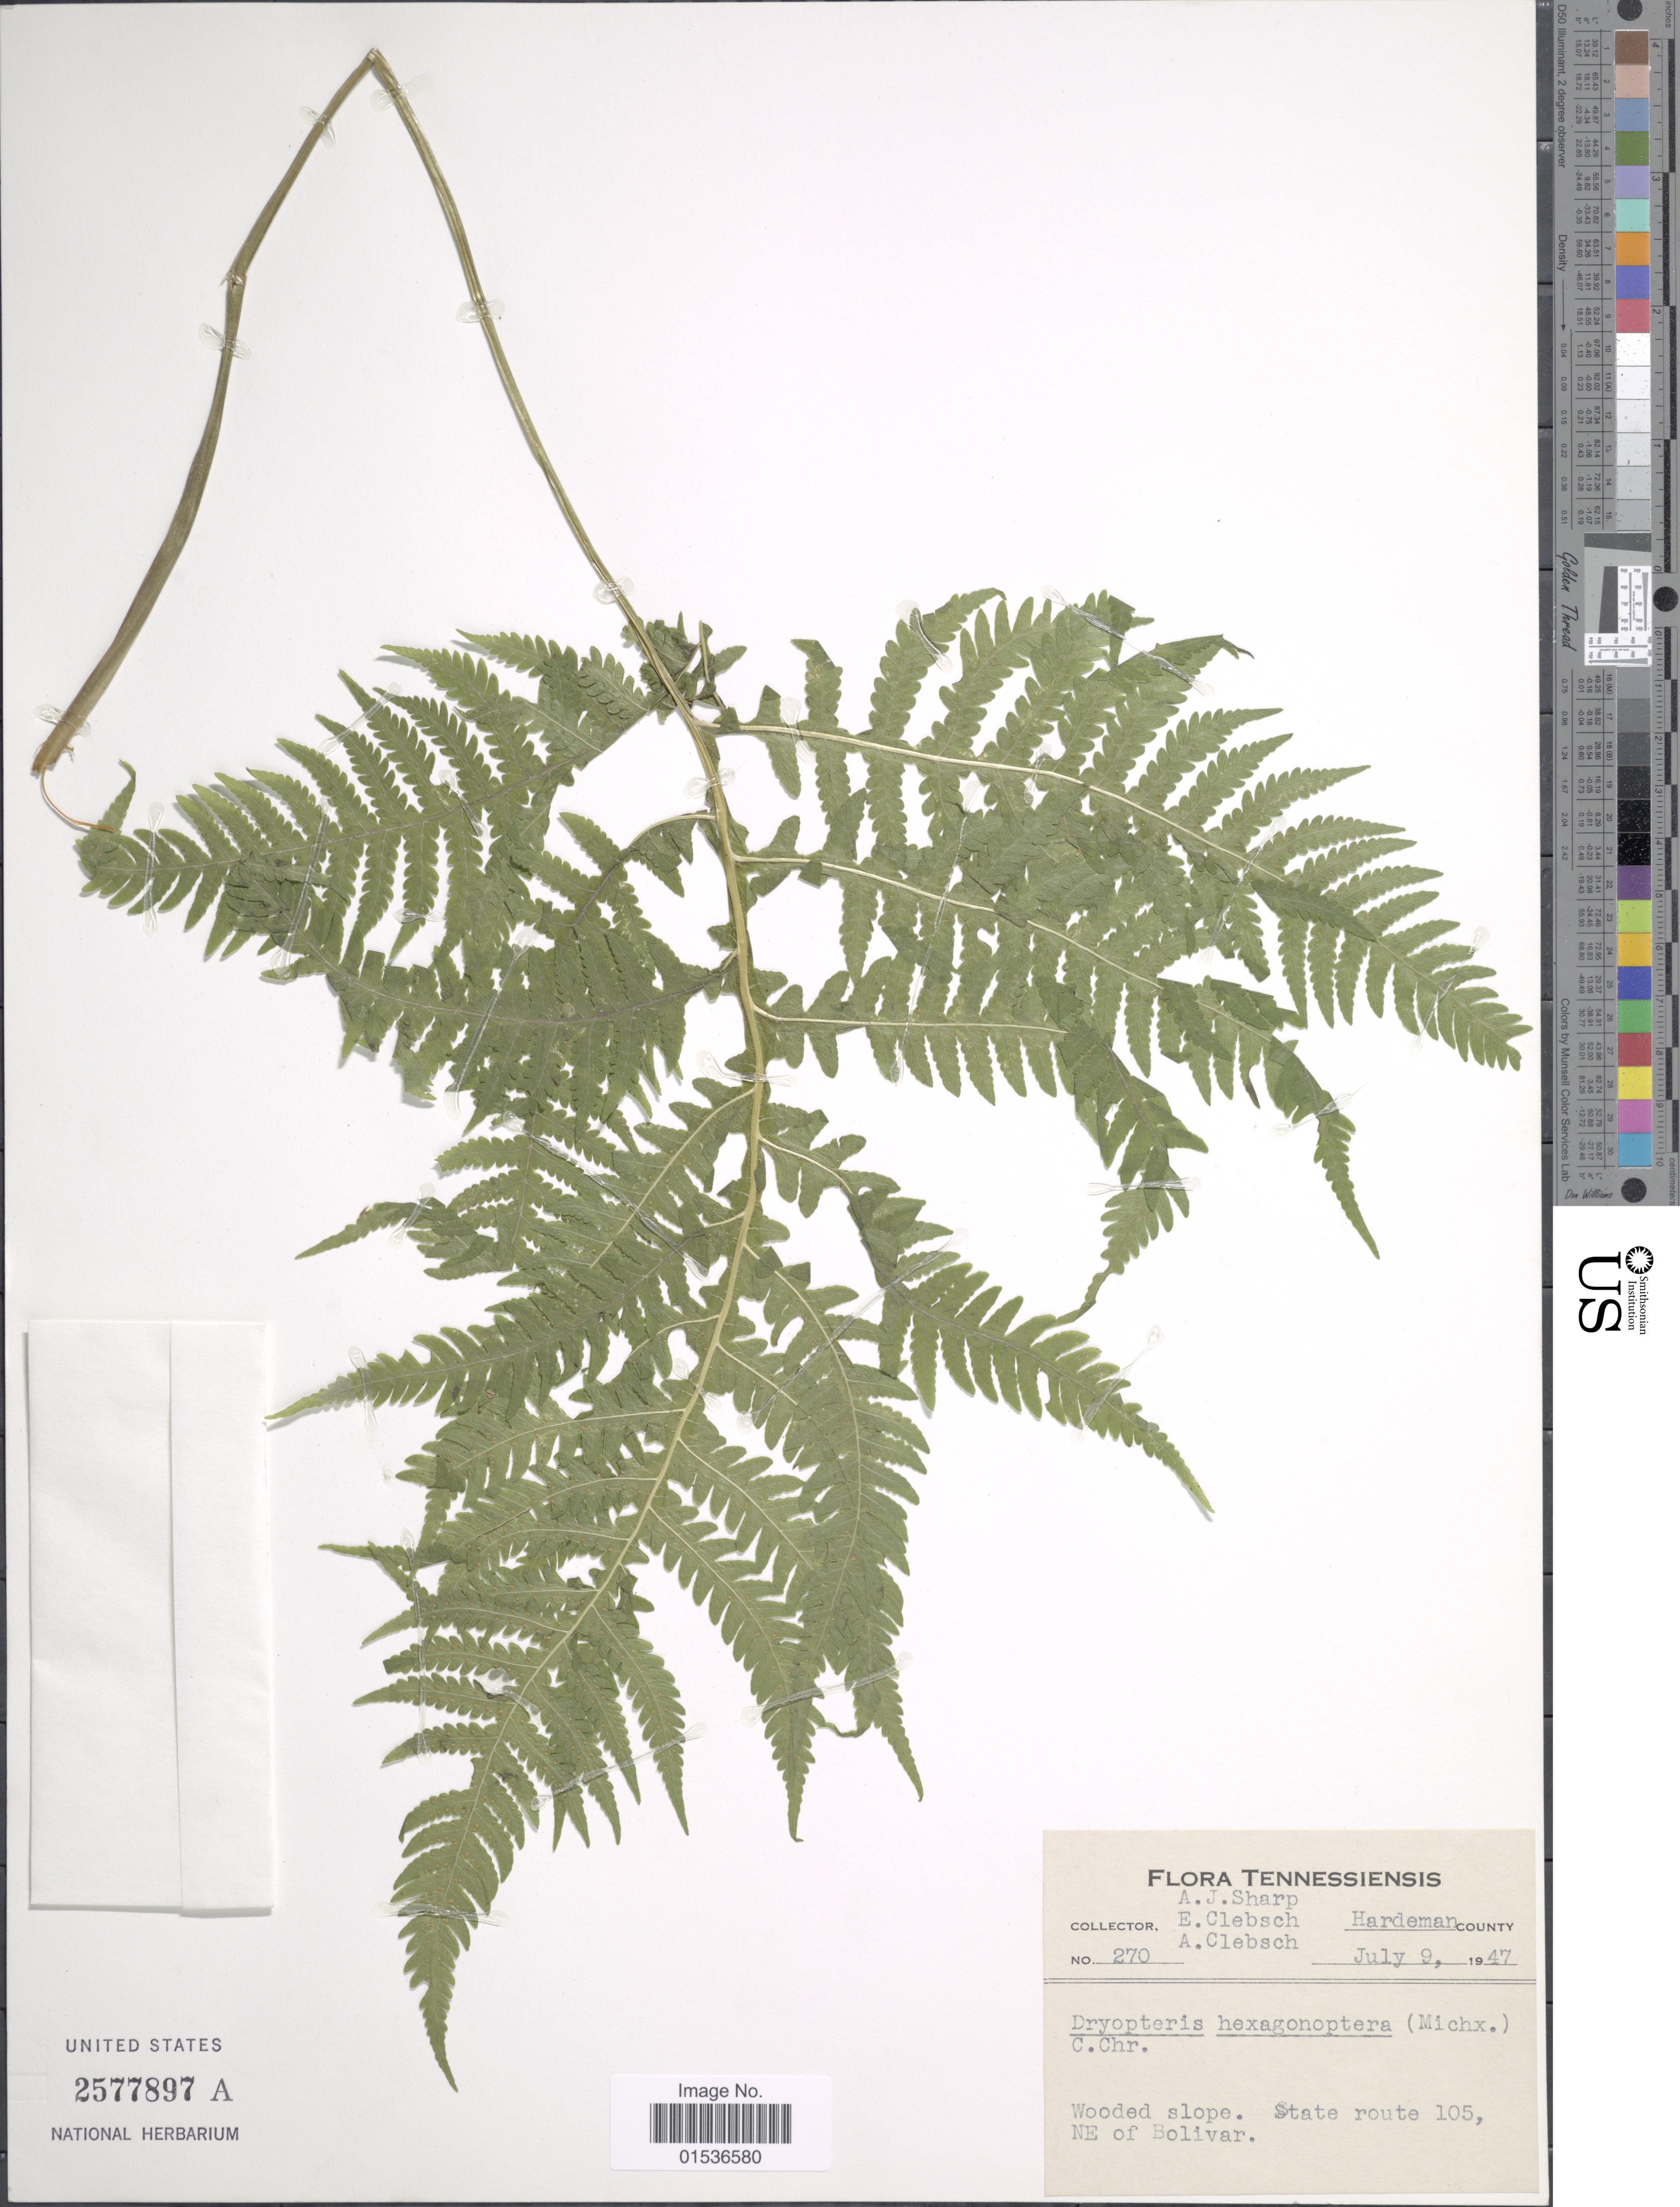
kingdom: Plantae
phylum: Tracheophyta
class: Polypodiopsida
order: Polypodiales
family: Thelypteridaceae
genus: Phegopteris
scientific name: Phegopteris hexagonoptera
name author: (Michx.) Fée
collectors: A. J. Sharp, E. Clebsch & A. Clebsch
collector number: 270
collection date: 1947-07-09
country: United States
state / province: Tennessee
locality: Tennessiensis, State route 105. NE of Bolivar.Hardeman County.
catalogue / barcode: US 2577897A